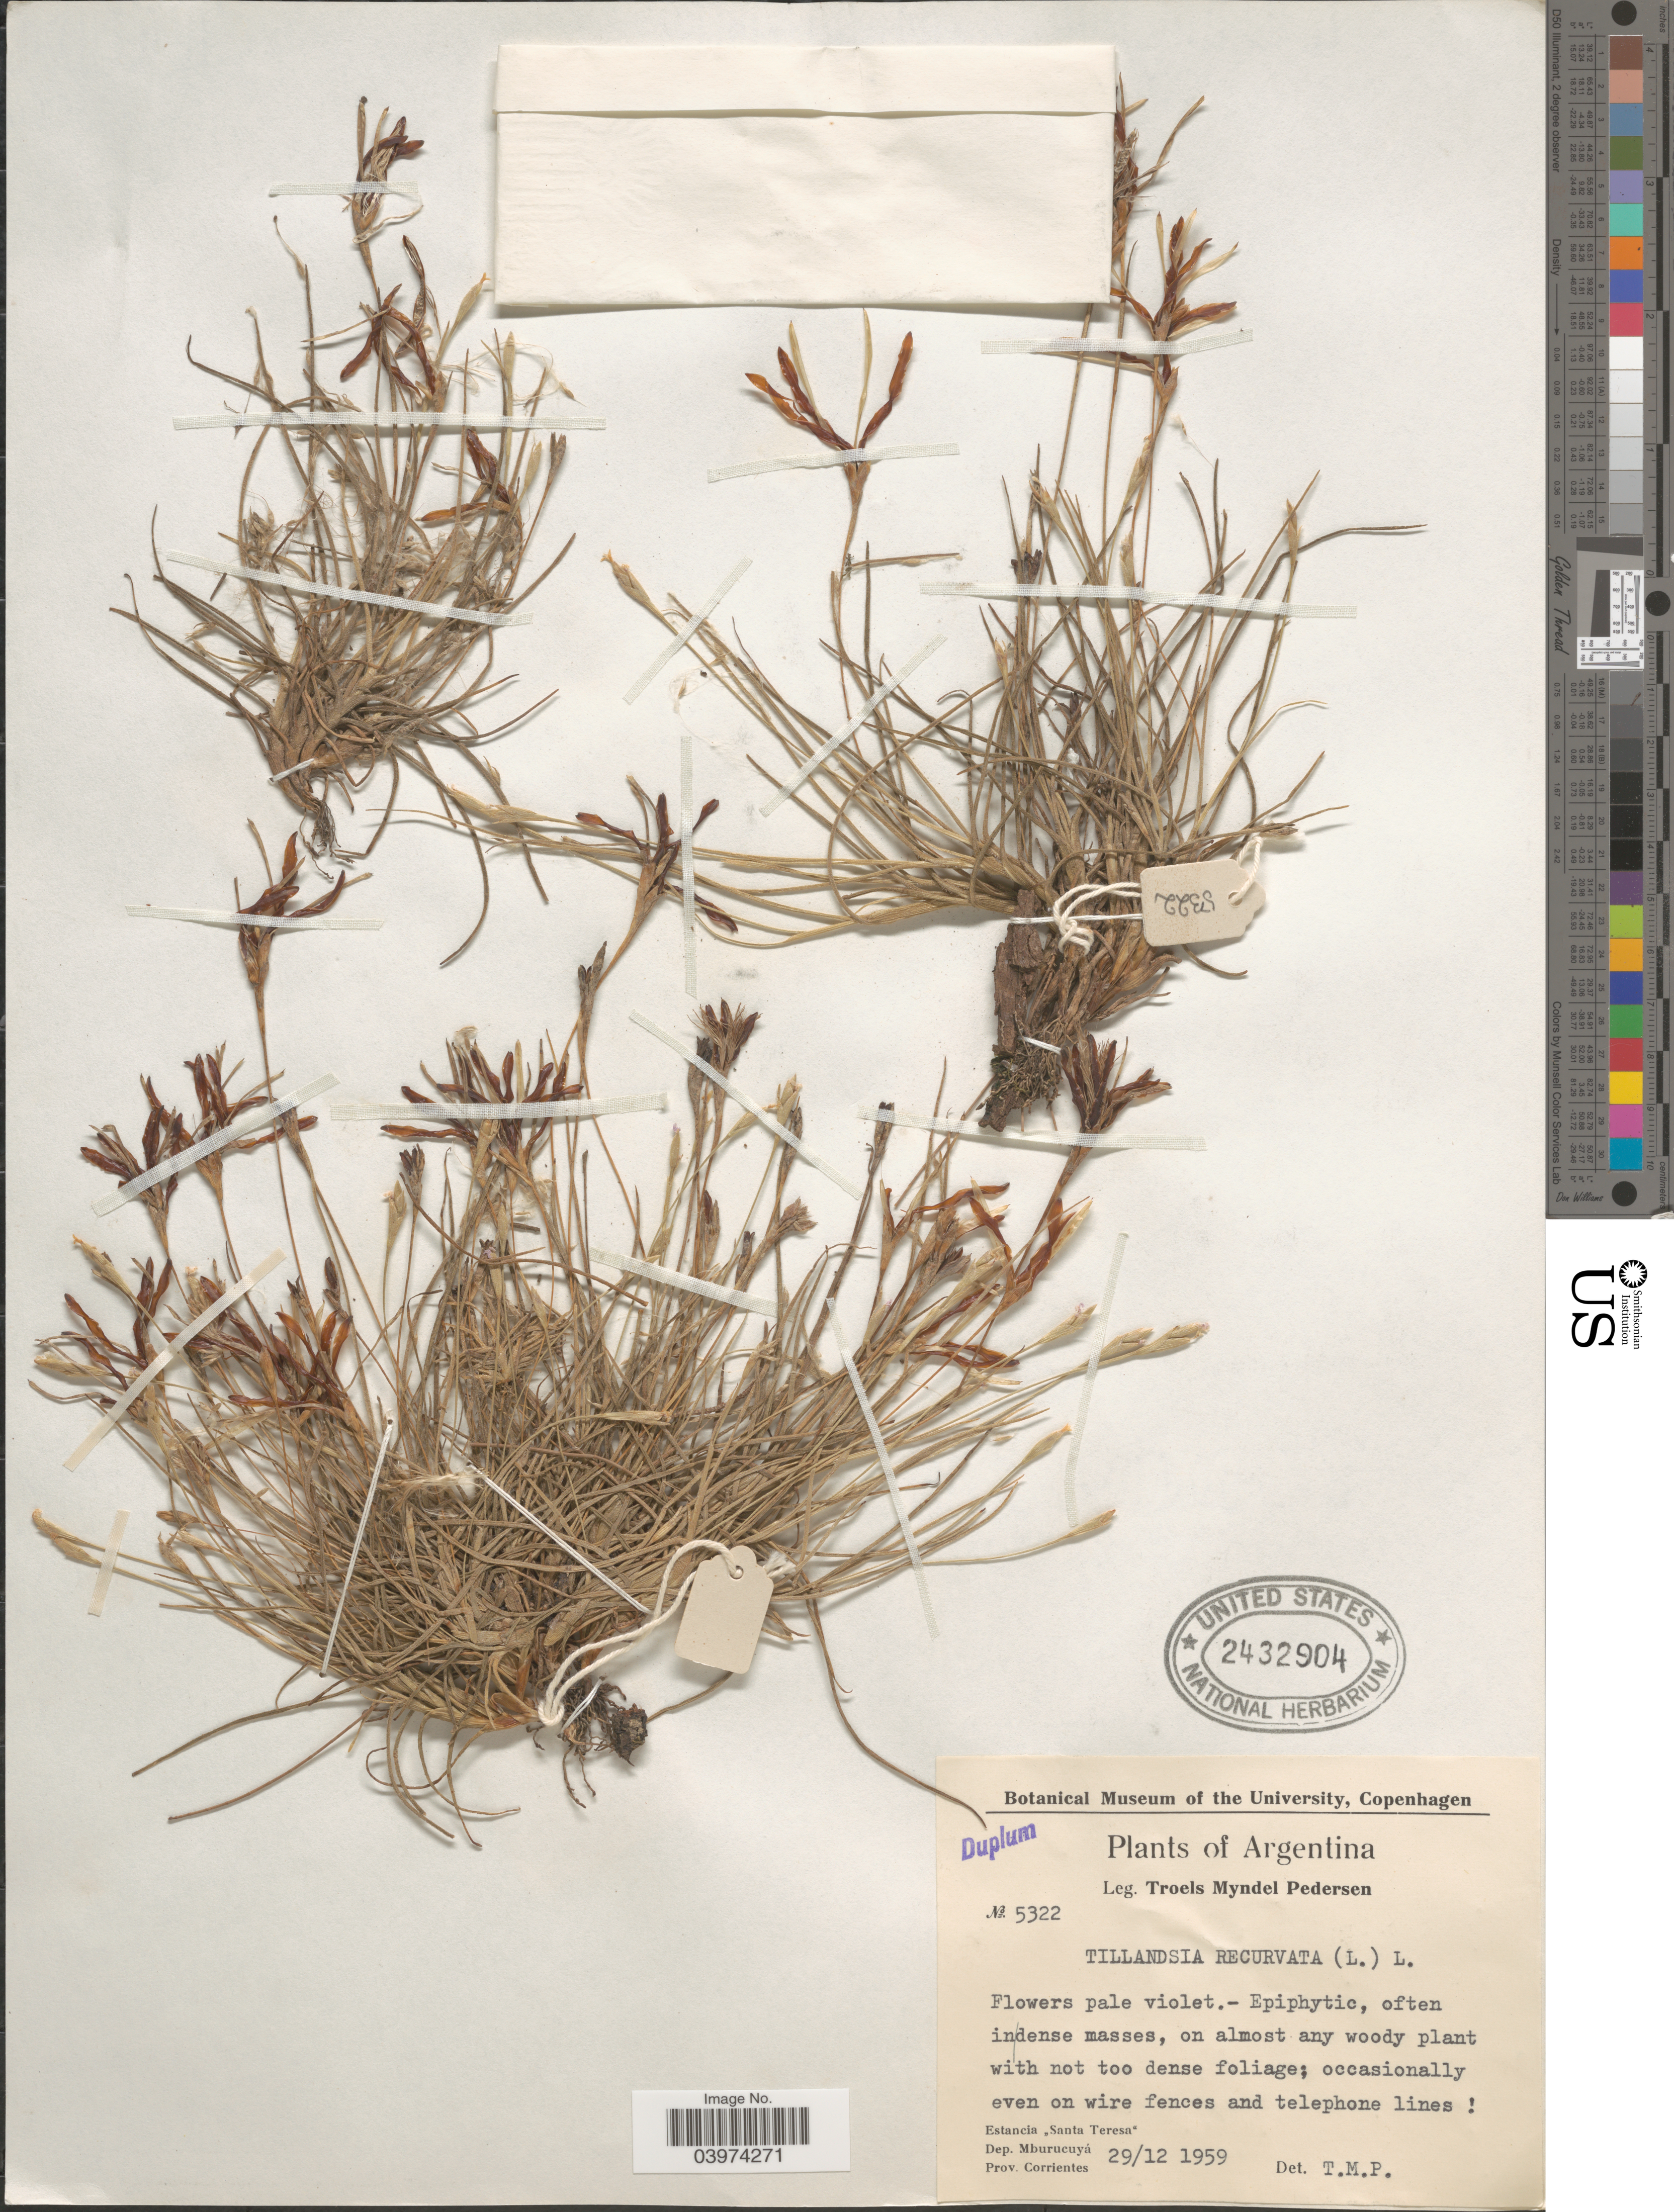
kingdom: Plantae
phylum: Tracheophyta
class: Liliopsida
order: Poales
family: Bromeliaceae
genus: Tillandsia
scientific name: Tillandsia recurvata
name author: L.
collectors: T. Pederson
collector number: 5322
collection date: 1959-12-29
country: Argentina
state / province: Corrientes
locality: Estancia "Santa Teresa". Dep. Mburucuyá.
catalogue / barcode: US 2432904